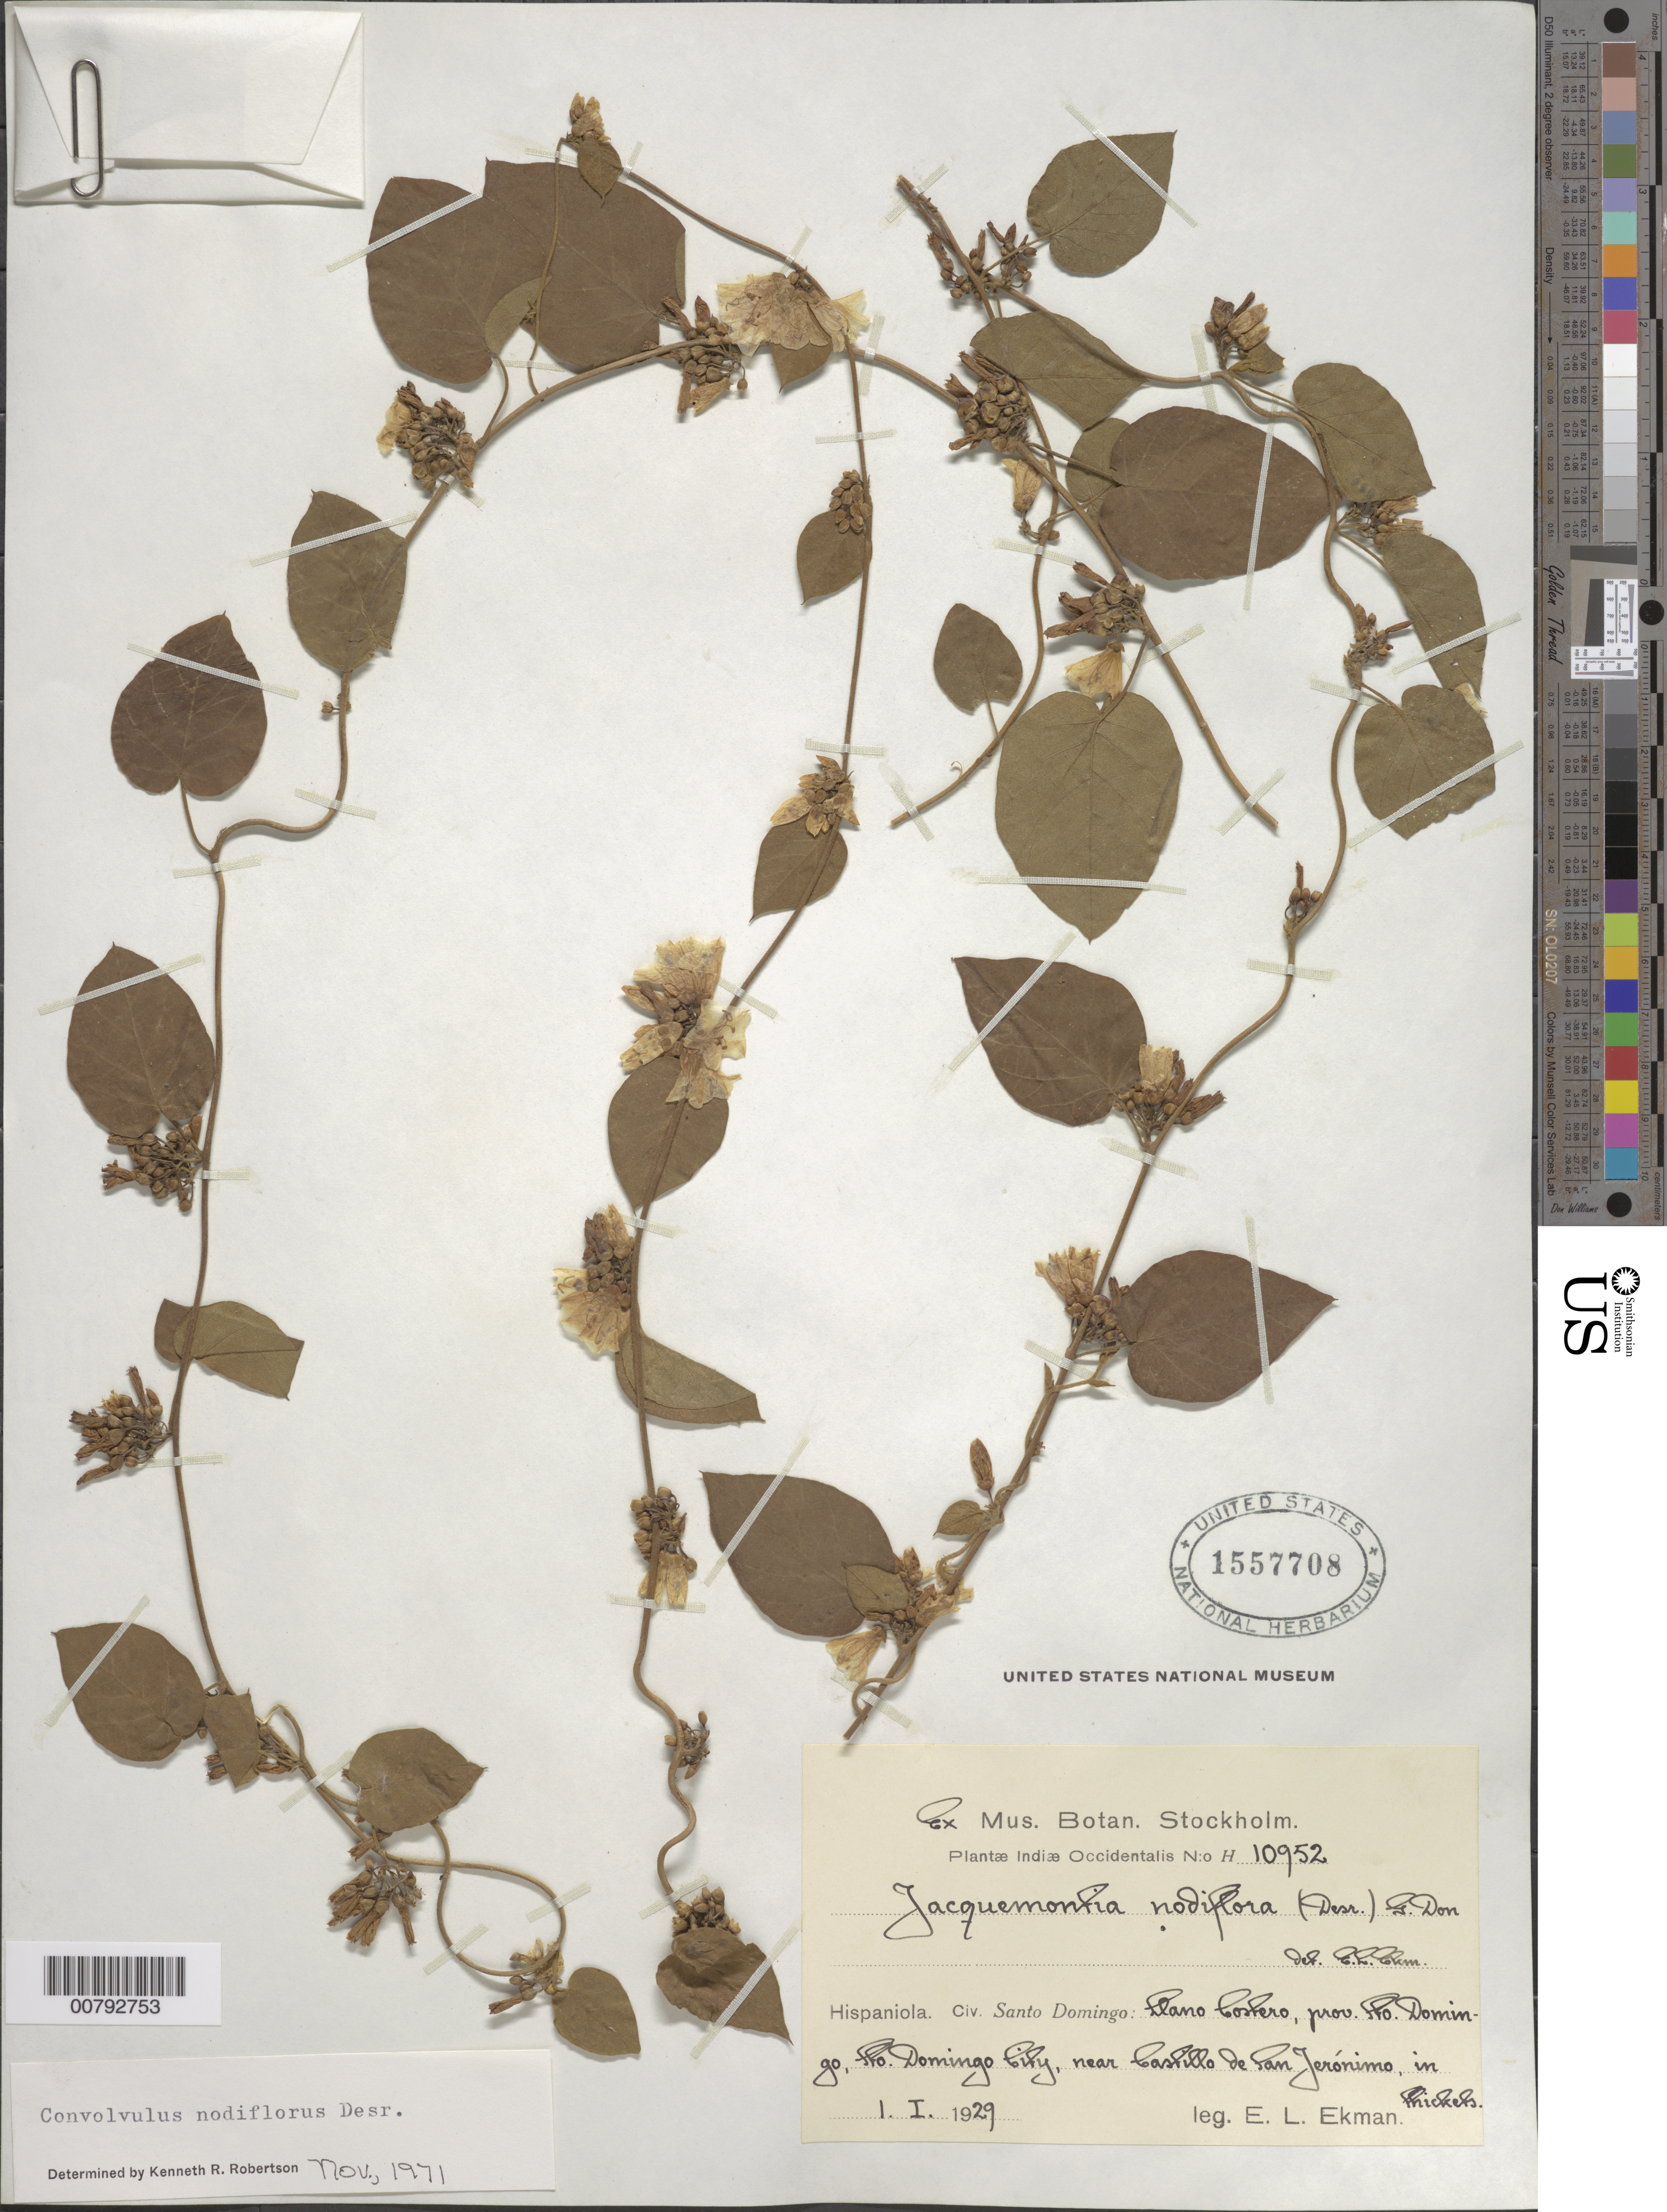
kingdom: Plantae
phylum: Tracheophyta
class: Magnoliopsida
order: Solanales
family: Convolvulaceae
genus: Convolvulus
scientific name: Convolvulus nodiflorus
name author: Desr.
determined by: Robertson, K. R.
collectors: E. L. Ekman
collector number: H 10952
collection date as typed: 01 Jan 1929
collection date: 1929-01-01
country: Dominican Republic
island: Hispaniola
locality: Llano Costero, Province of Santo Domingo, Santo Domingo City, near Castillo de San Jerónimo.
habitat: In thickets.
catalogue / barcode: US 1557708